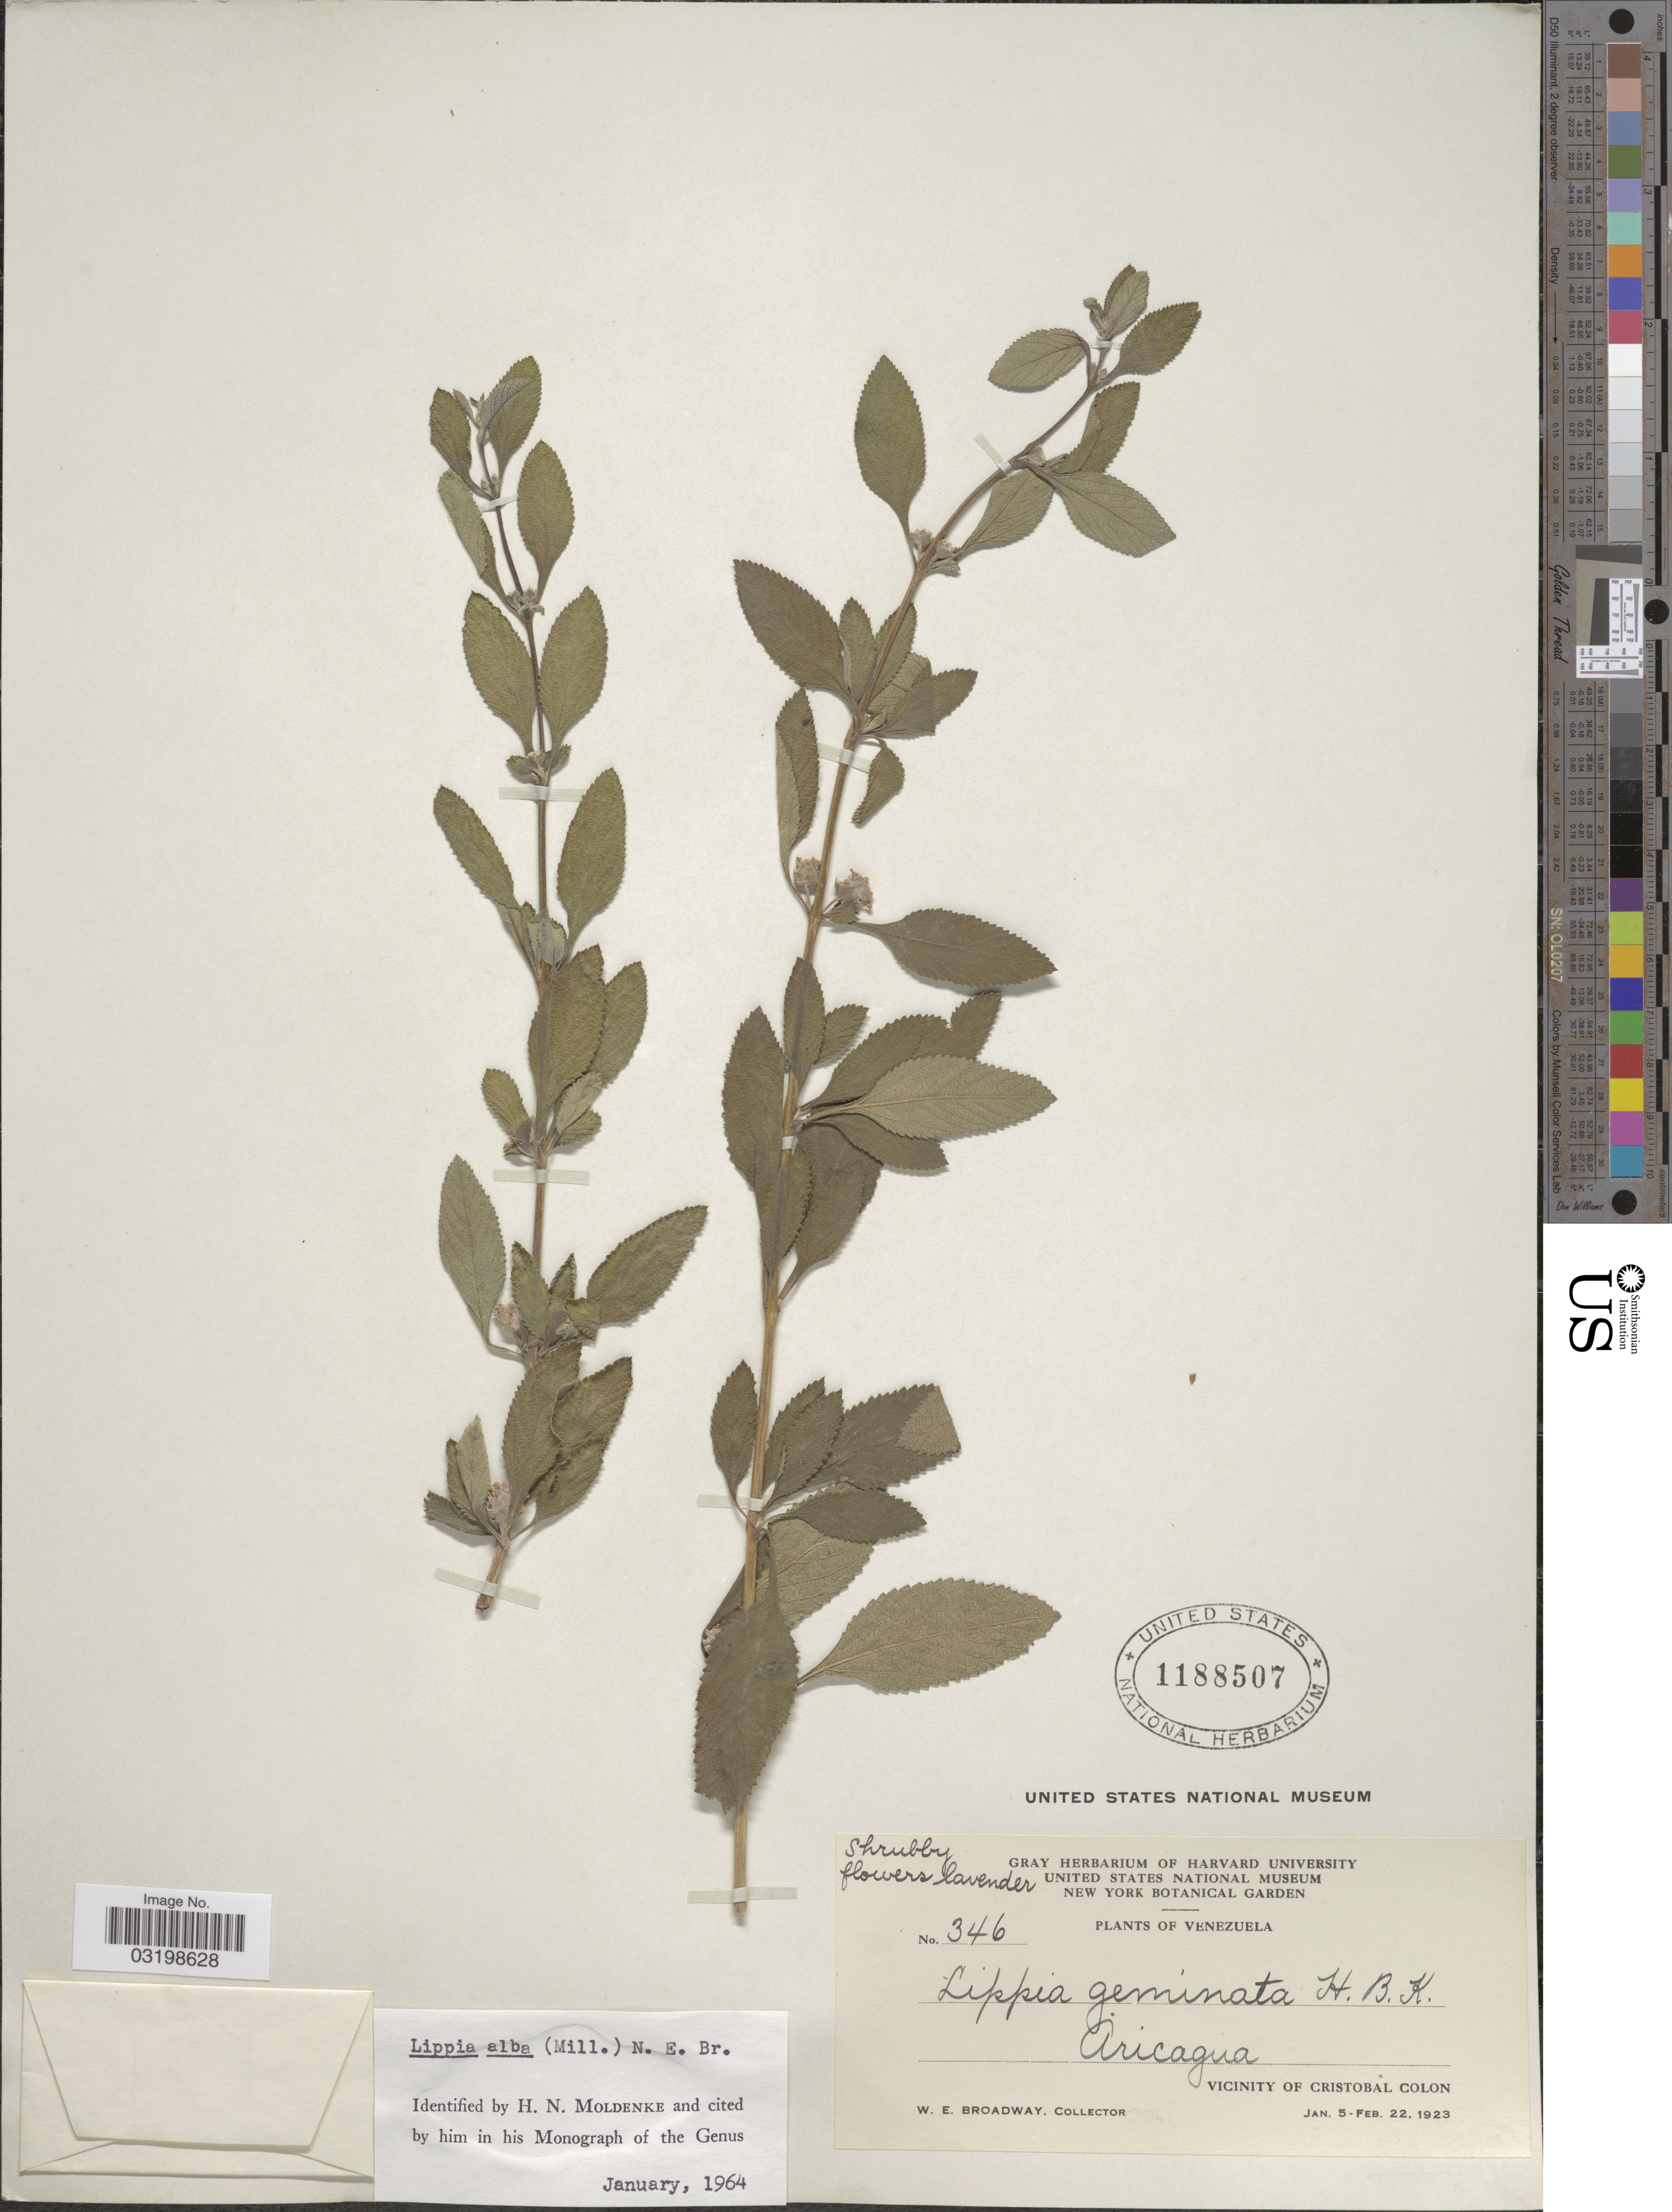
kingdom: Plantae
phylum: Tracheophyta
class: Magnoliopsida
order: Lamiales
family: Verbenaceae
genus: Lippia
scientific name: Lippia alba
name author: (Mill.) N.E. Br. ex Britton & P. Wilson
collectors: W. E. Broadway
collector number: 346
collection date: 1923-01-05/1923-02-22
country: Venezuela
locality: Aricagua, Vicinity of Cristobal Colon.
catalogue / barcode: US 1188507